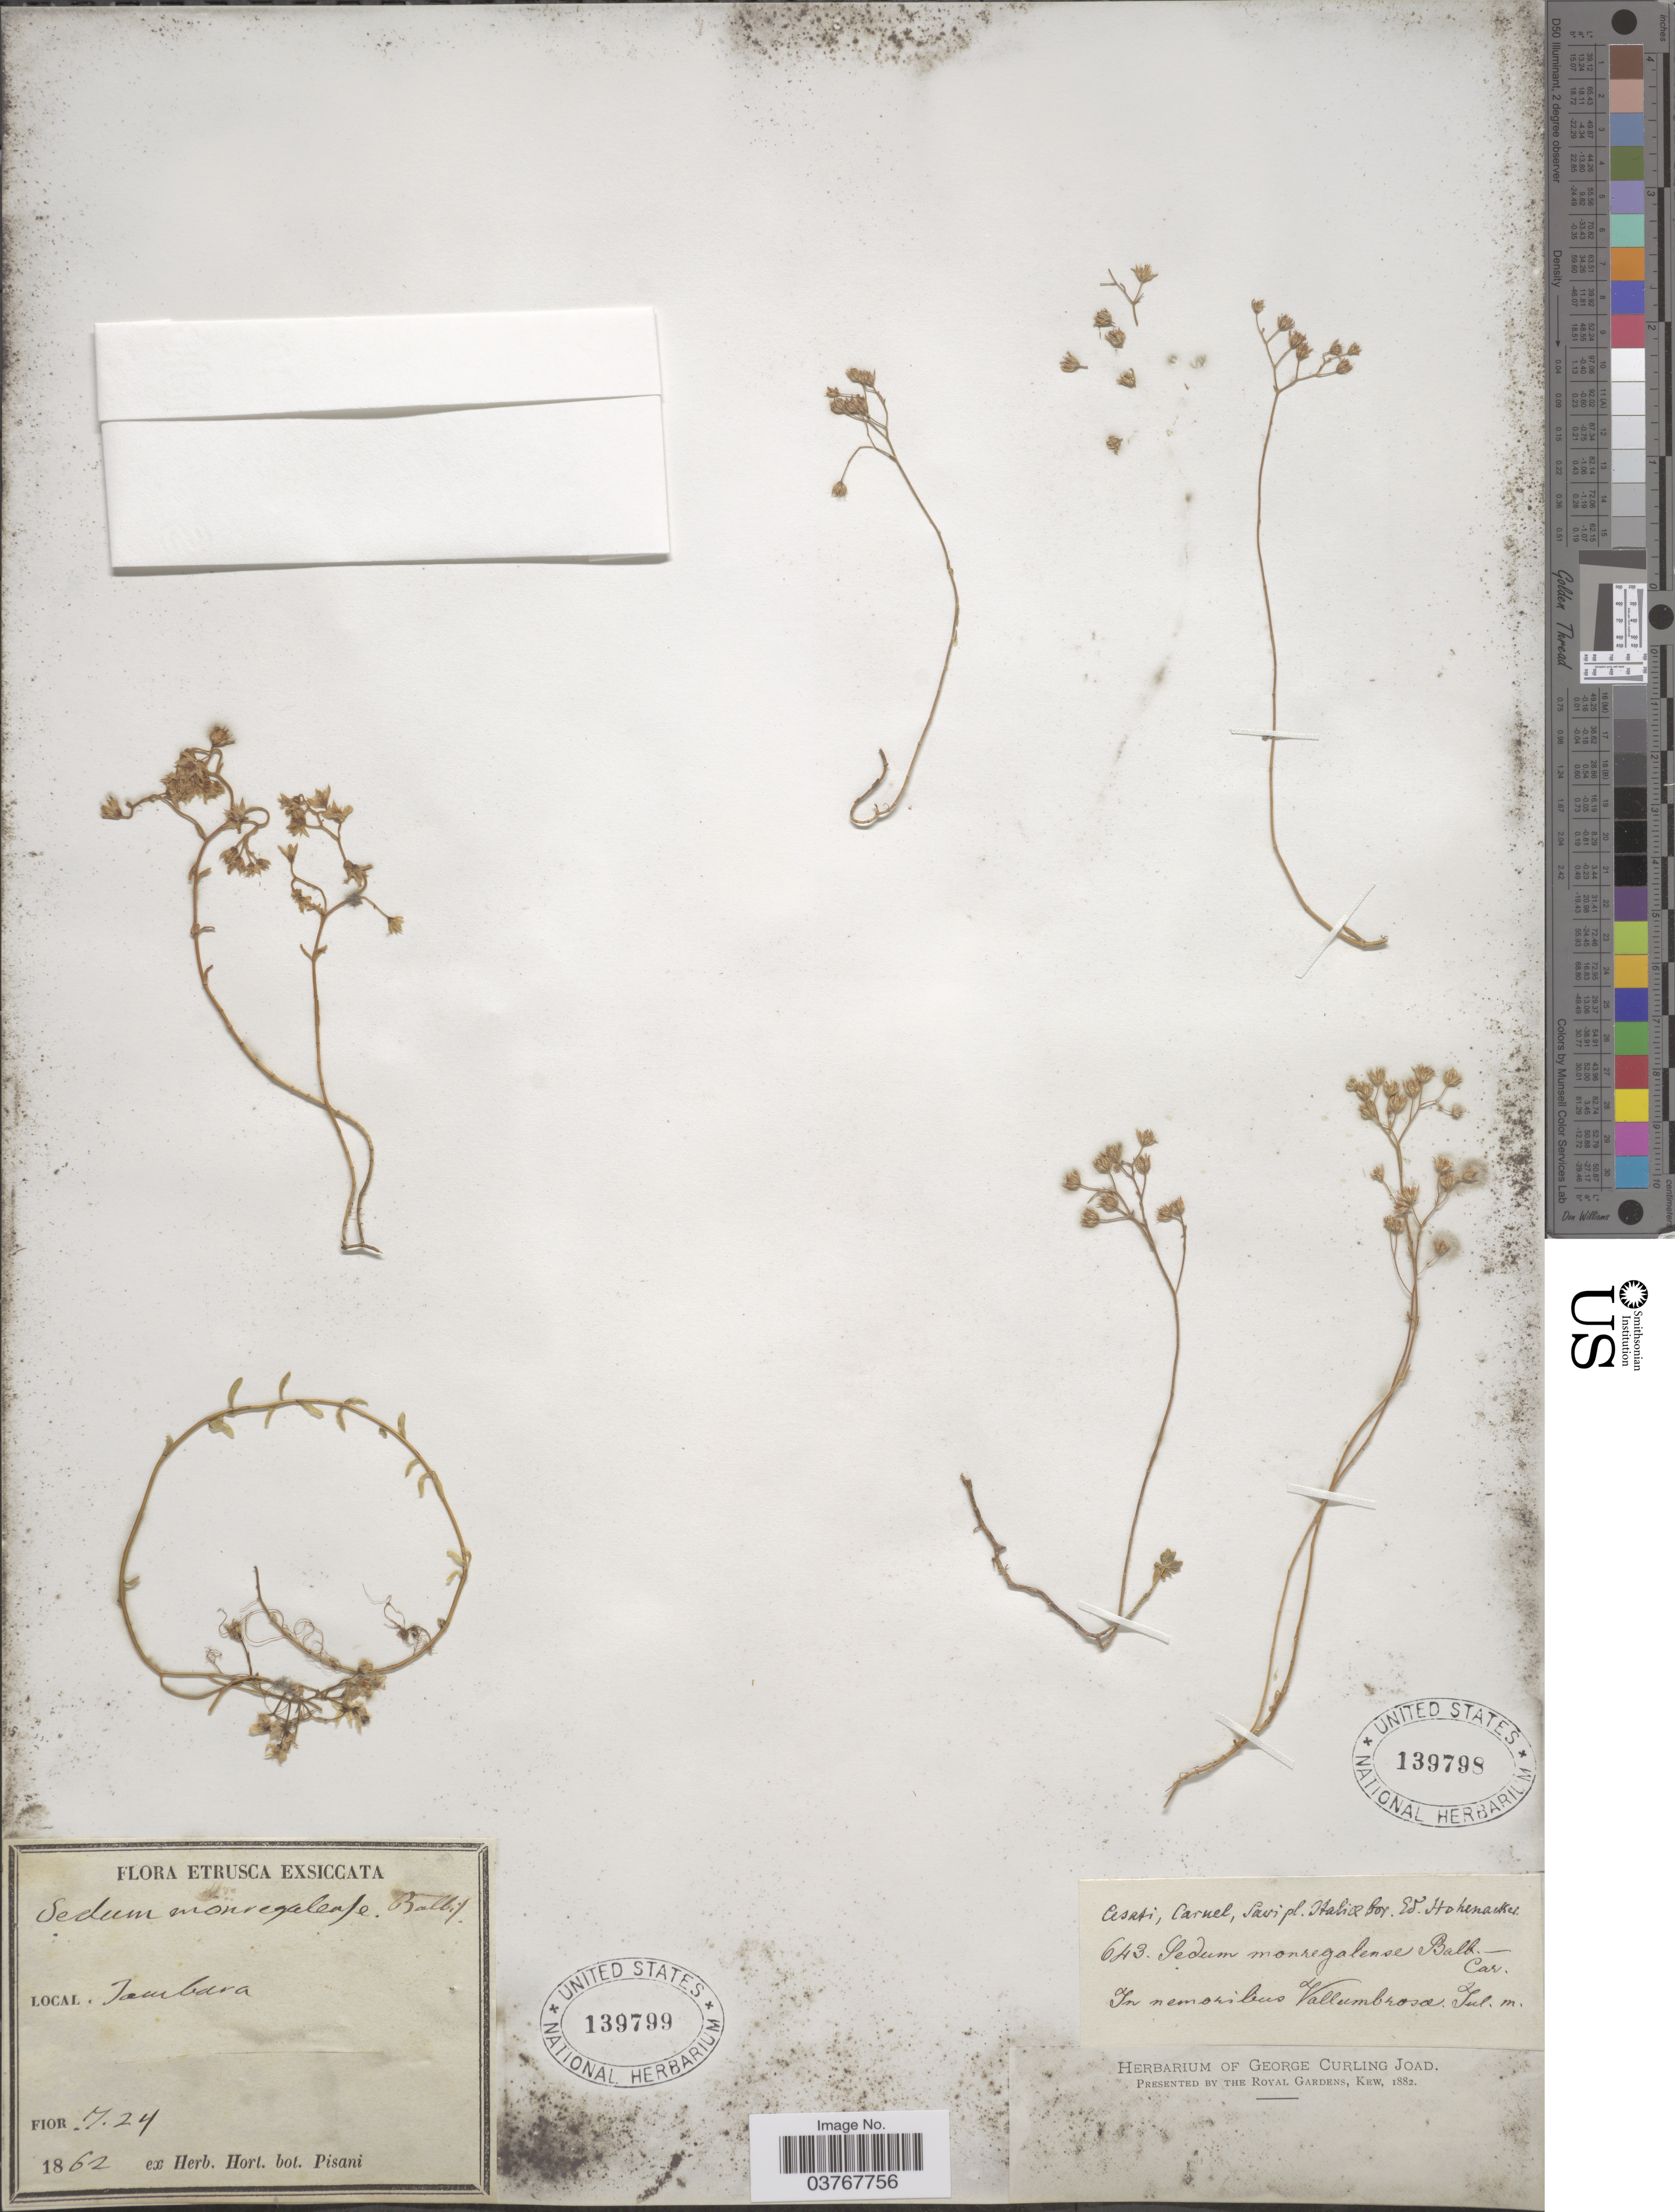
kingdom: Plantae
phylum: Tracheophyta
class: Magnoliopsida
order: Saxifragales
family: Crassulaceae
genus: Sedum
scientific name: Sedum monregalense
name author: Balb.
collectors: Cesati, Caruel, G. Savi & E. Hohenacker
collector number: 643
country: Italy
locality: Italiœ bor. In nemoribus Vallumbrosa.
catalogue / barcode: US 139798-2